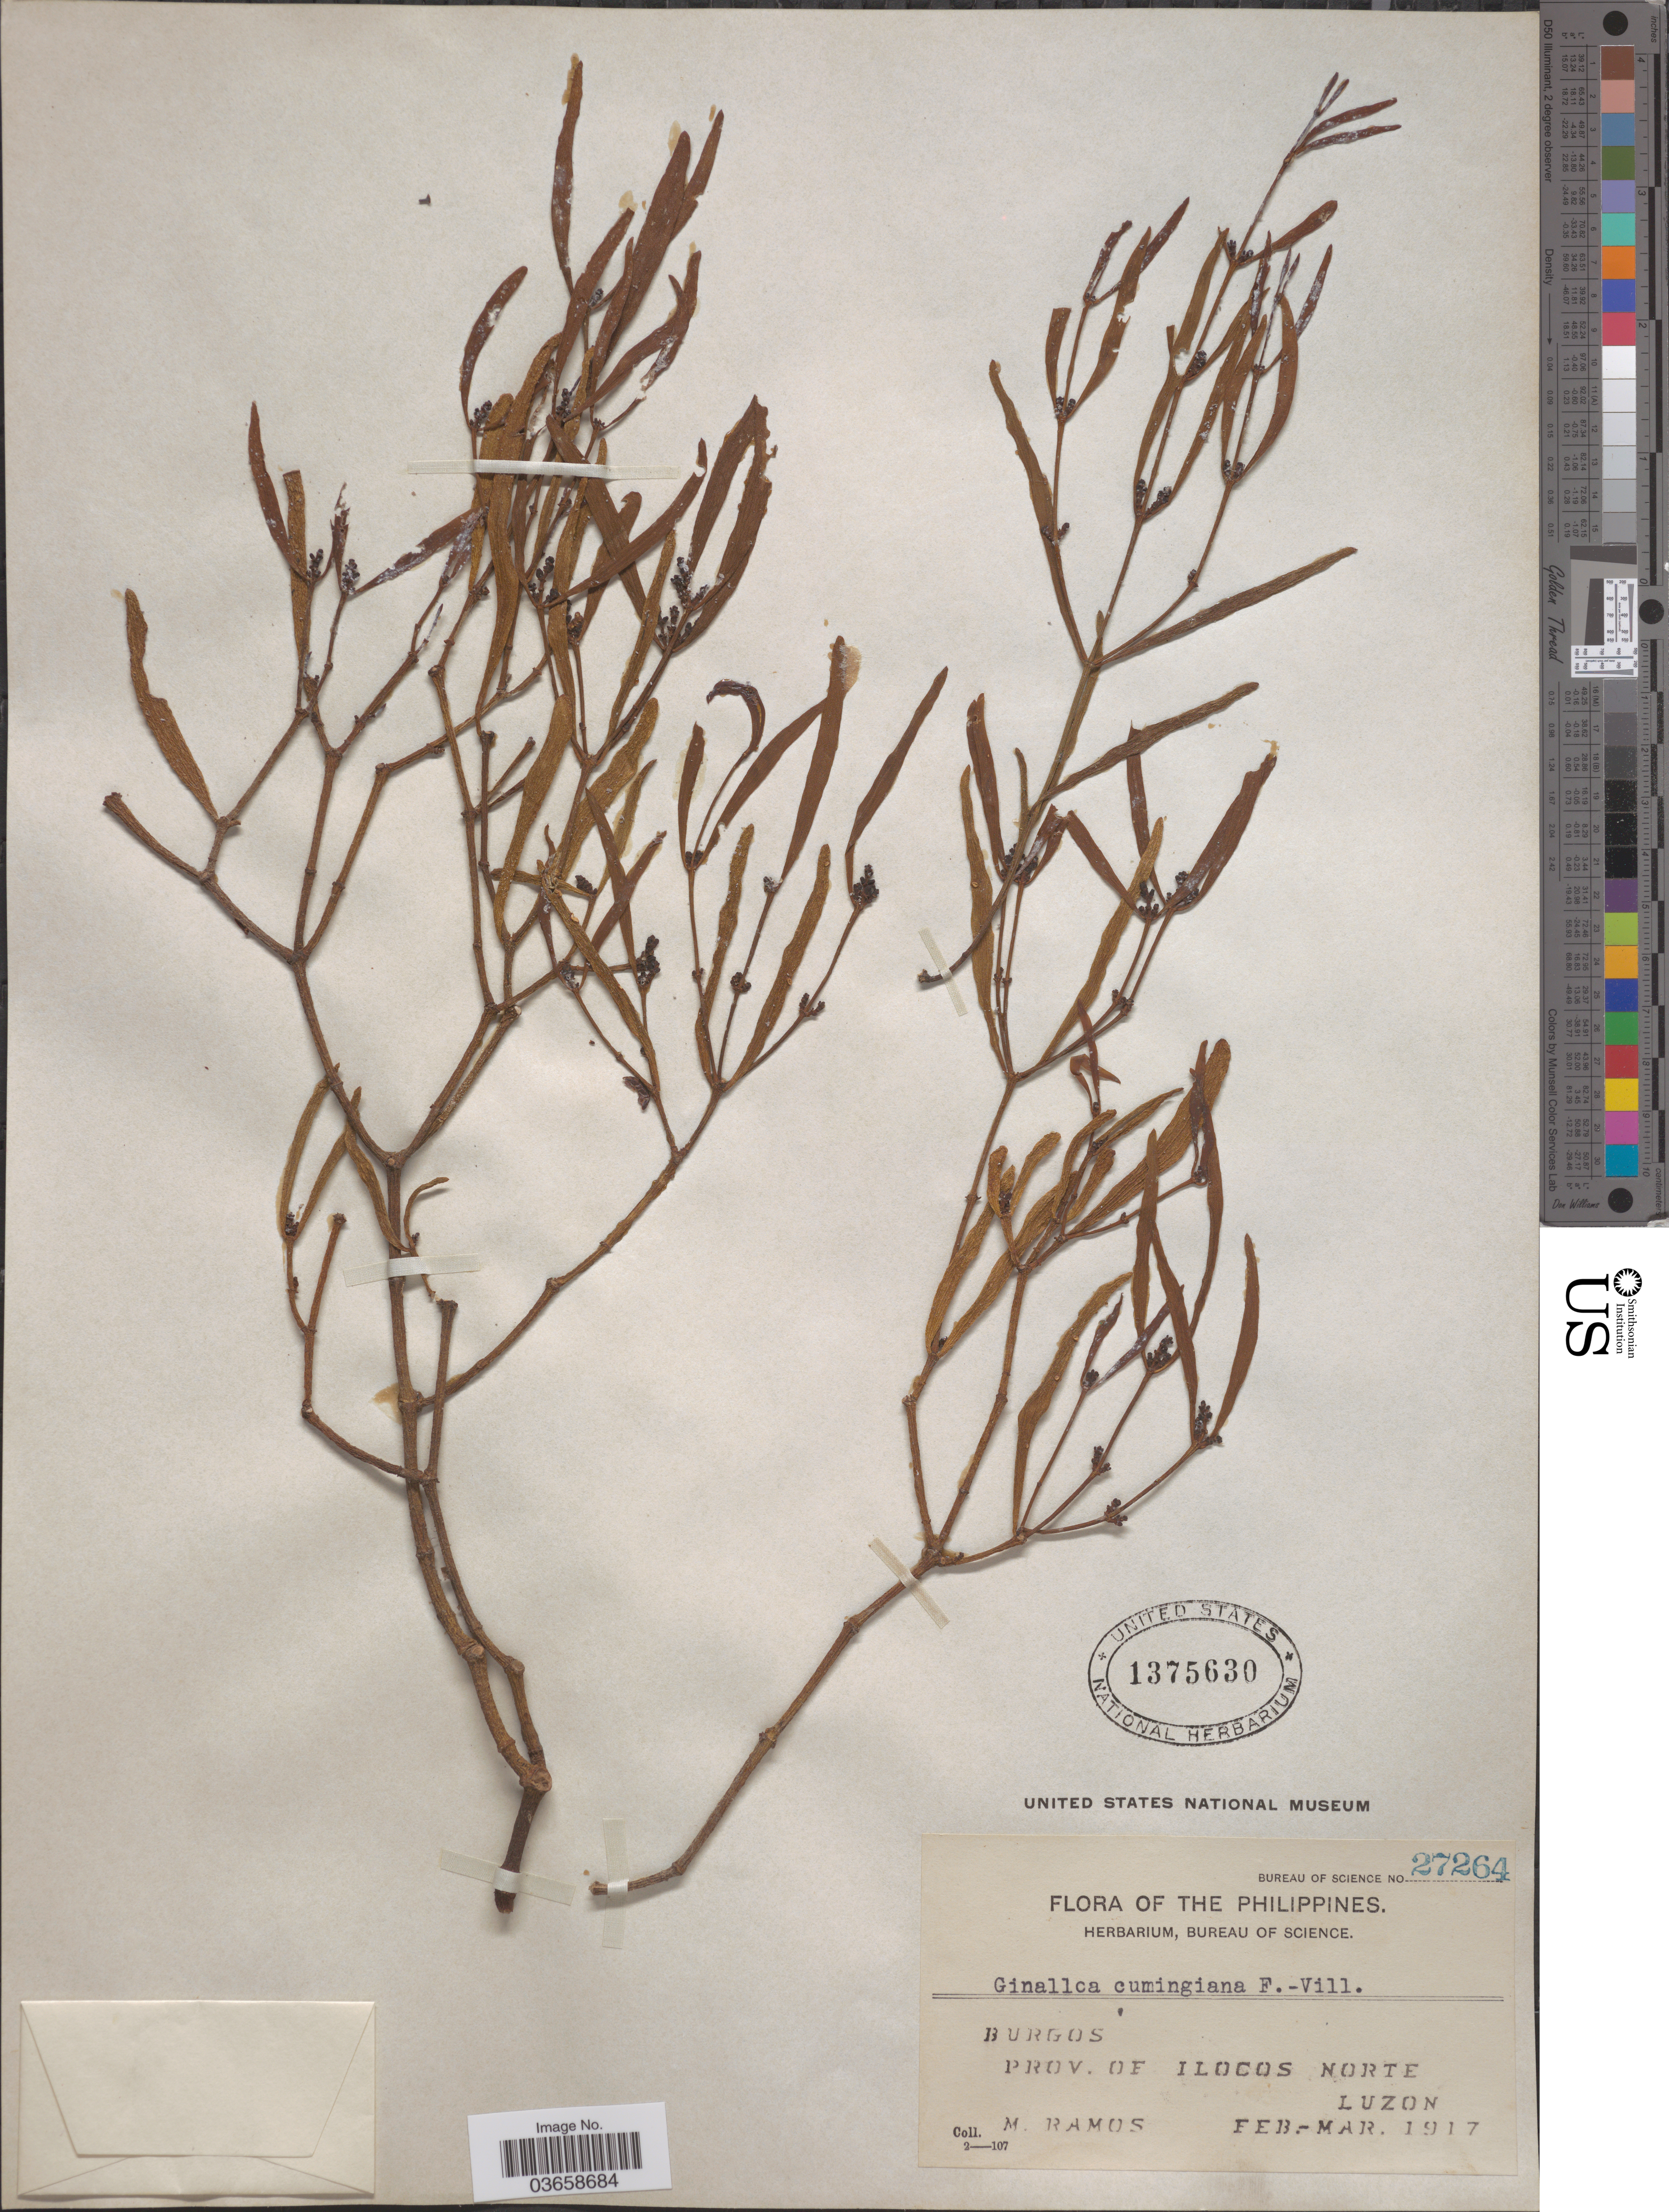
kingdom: Plantae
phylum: Tracheophyta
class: Magnoliopsida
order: Santalales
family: Viscaceae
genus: Ginalloa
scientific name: Ginalloa cumingiana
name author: (C. Presl) Benth. & Hook. f. ex Fern.-Vill.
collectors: M. Ramos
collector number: Bureau of Science 27264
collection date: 1917-02/1917-03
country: Philippines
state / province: Ilocos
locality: Burgos. Prov. of Ilocos Norte, Luzon.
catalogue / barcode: US 1375630